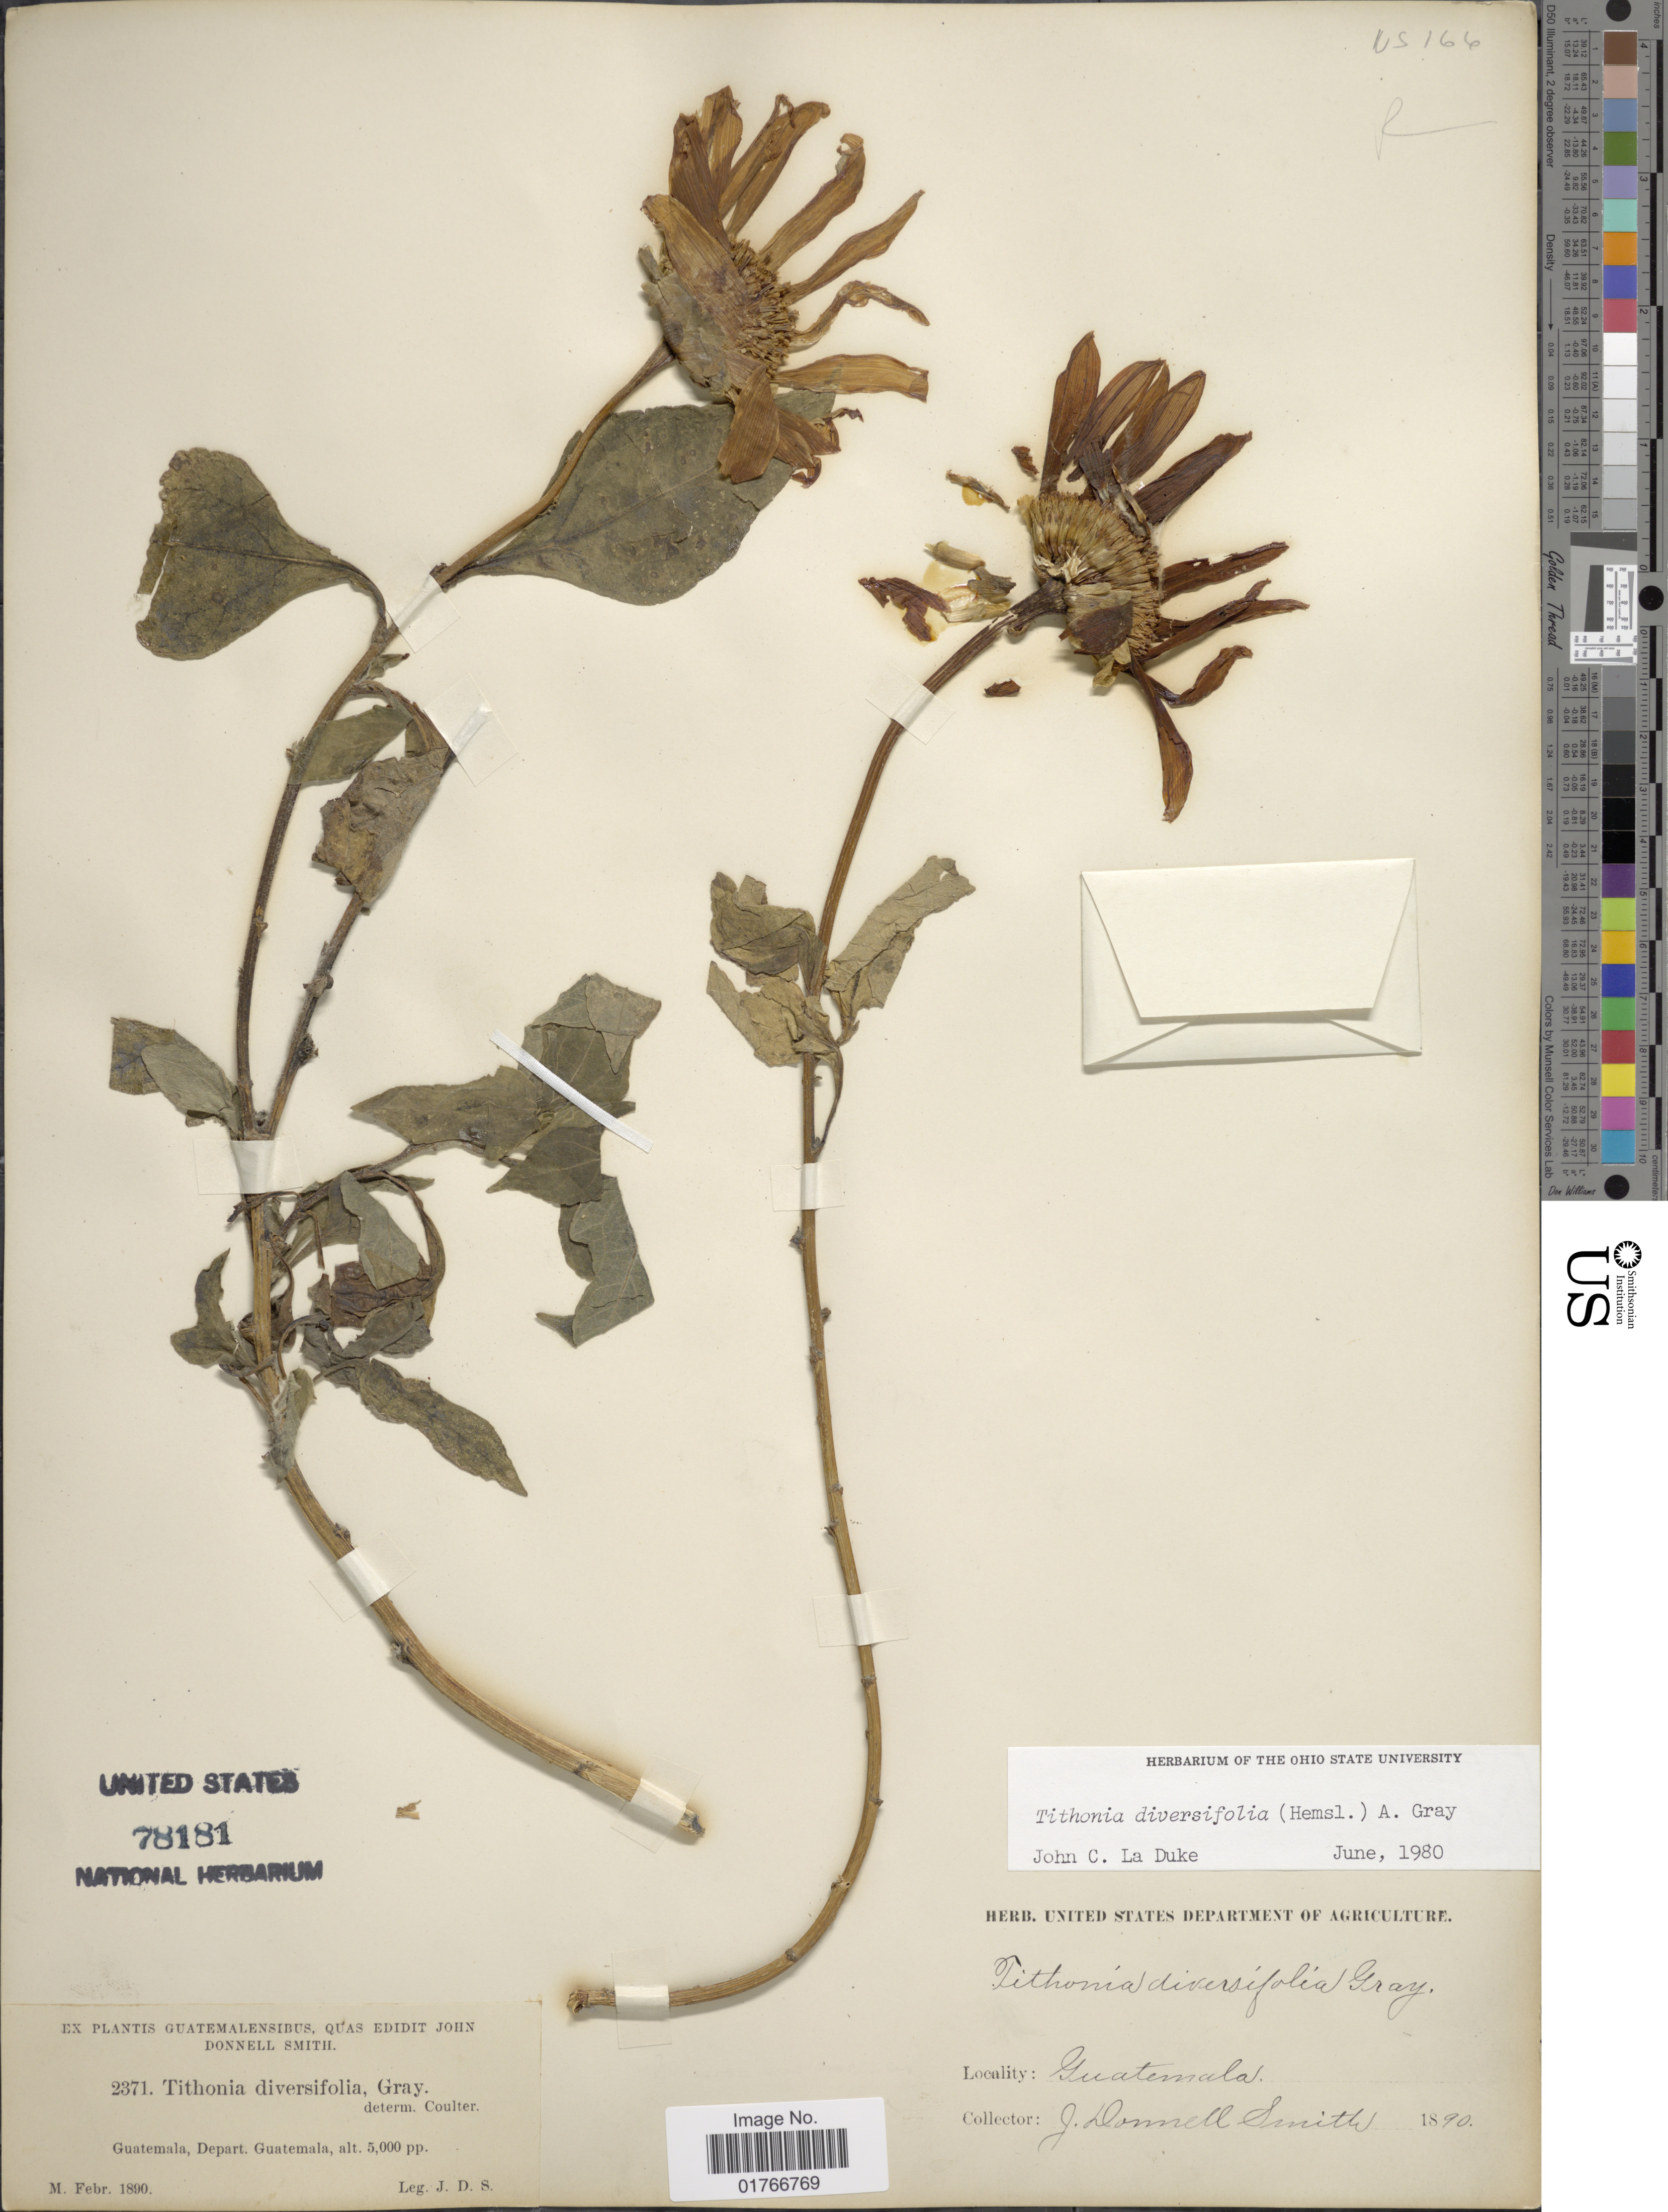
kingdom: Plantae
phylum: Tracheophyta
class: Magnoliopsida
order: Asterales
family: Asteraceae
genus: Tithonia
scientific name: Tithonia diversifolia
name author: (Hemsl.) A. Gray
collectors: J. Donnell Smith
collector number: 2371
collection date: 1890-02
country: Guatemala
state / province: Guatemala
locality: Guatemalensibus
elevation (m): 152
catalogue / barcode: US 78181